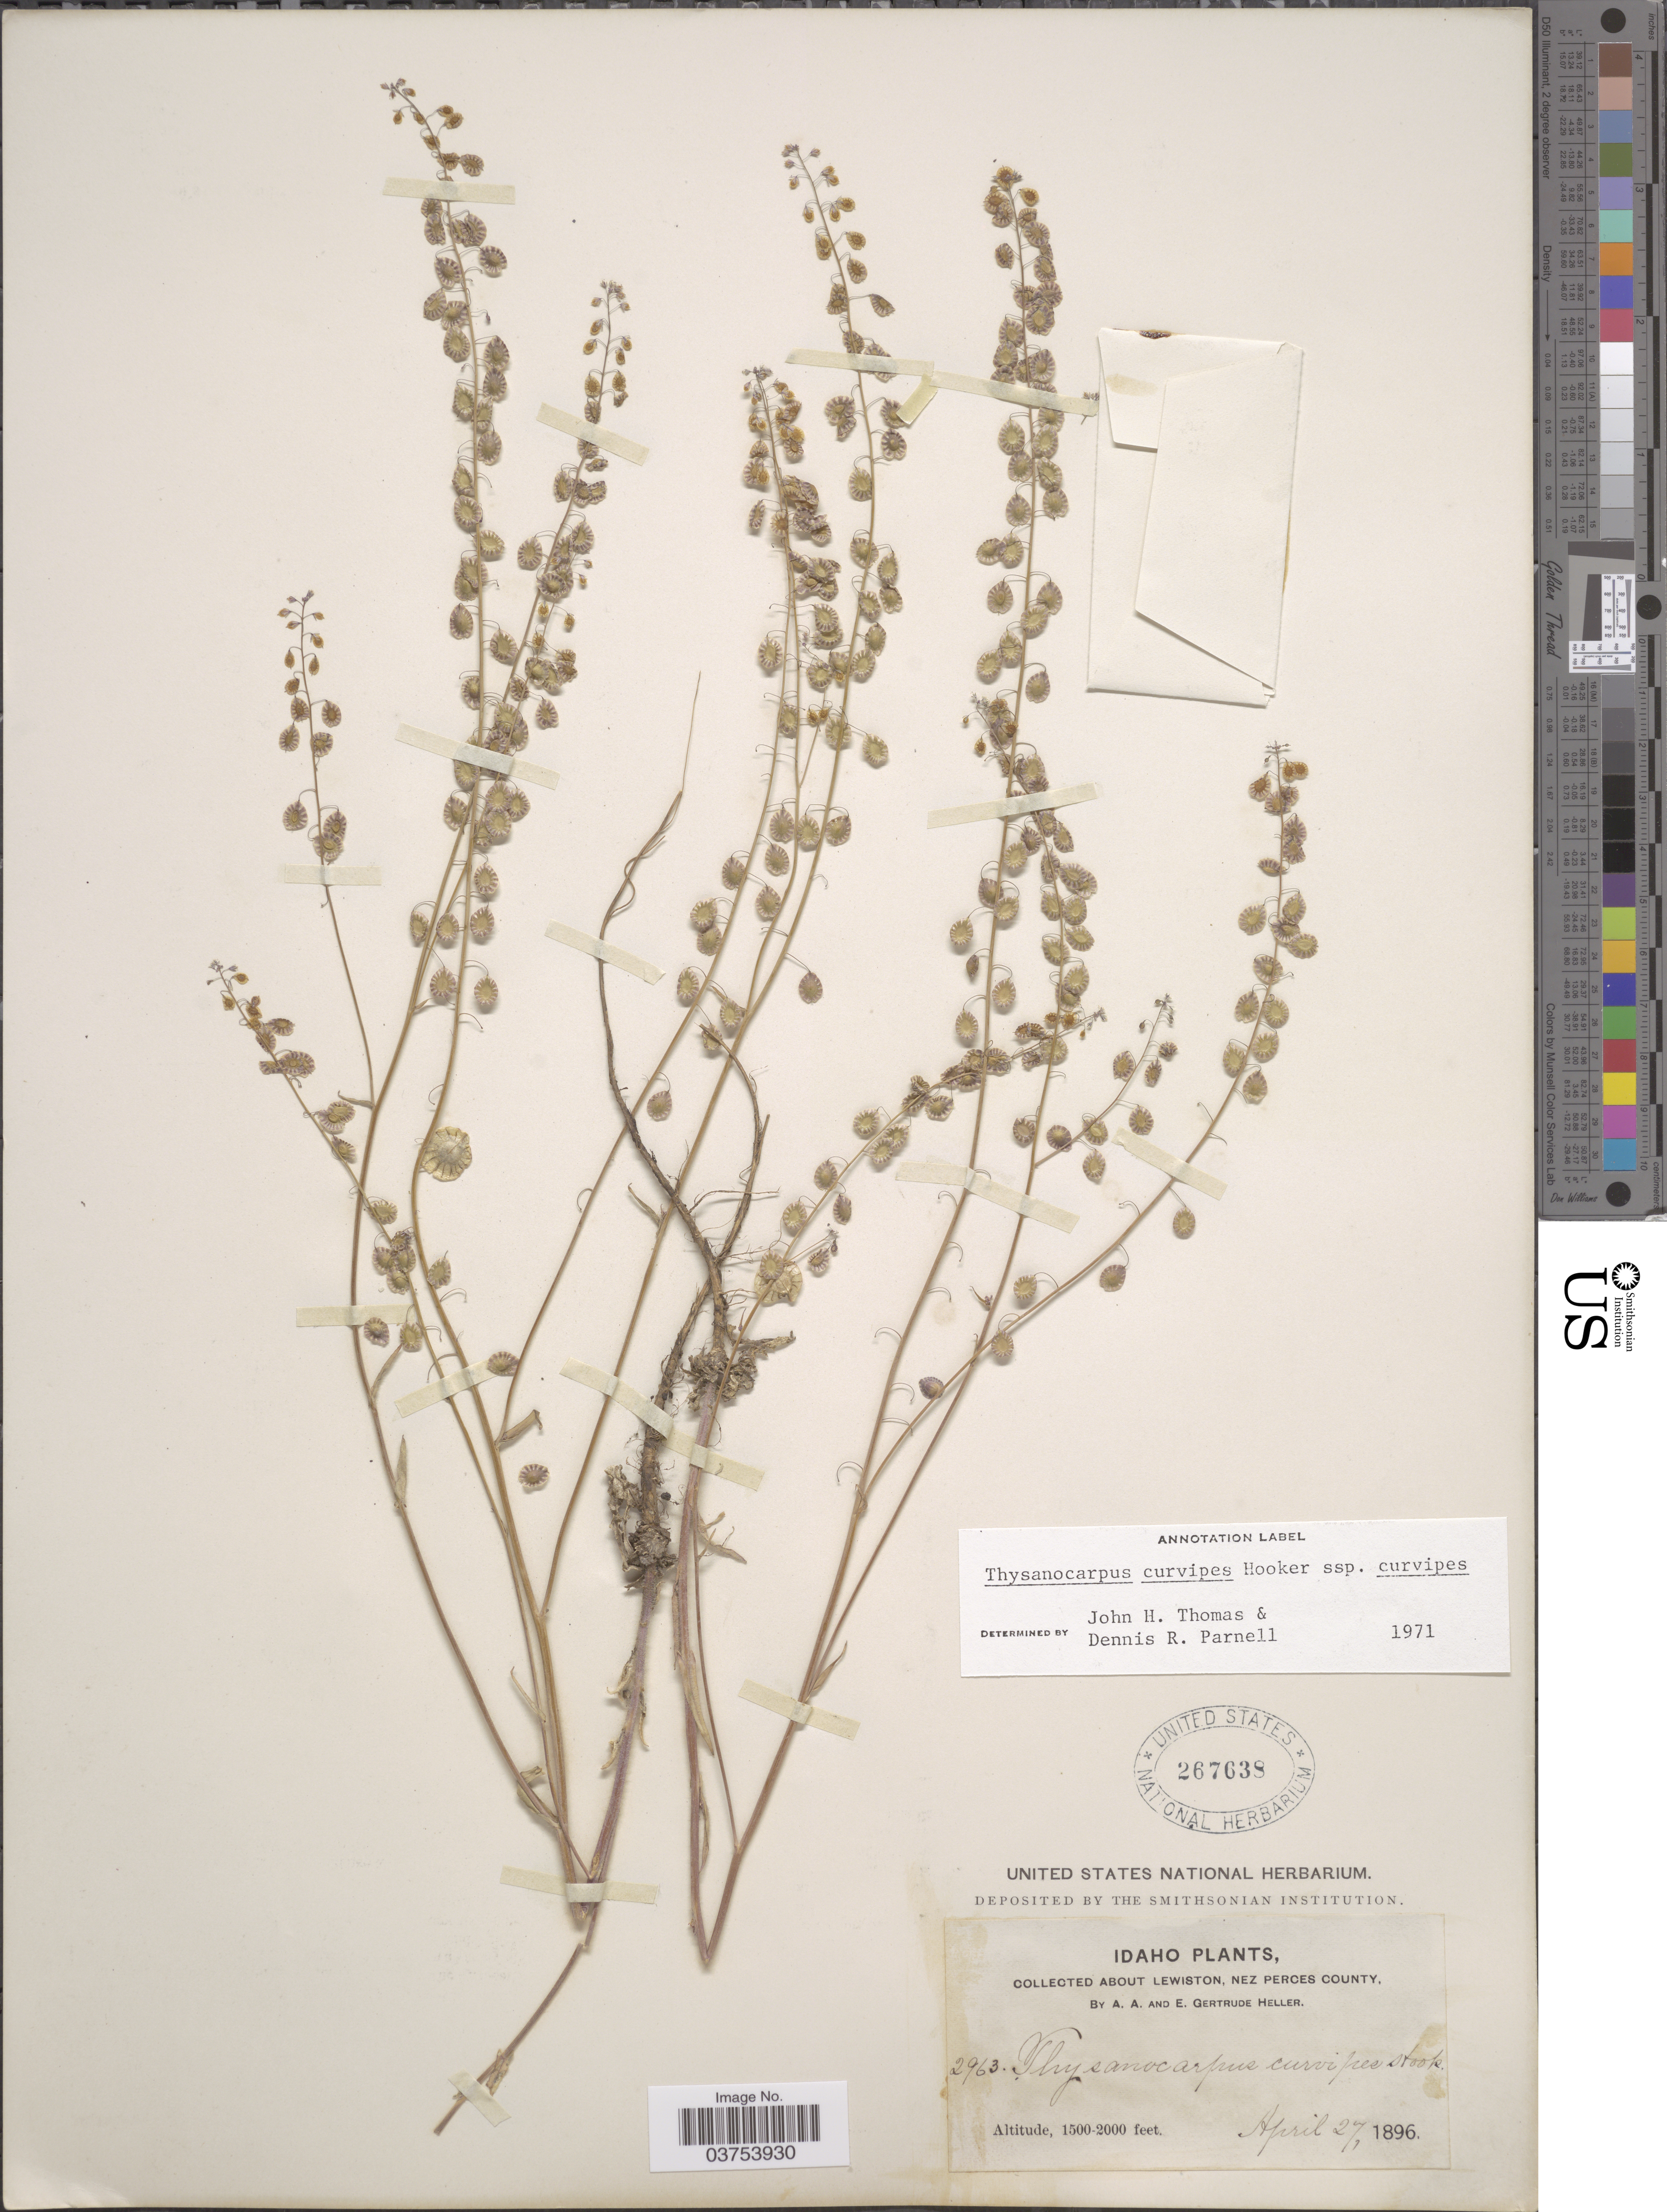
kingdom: Plantae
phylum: Tracheophyta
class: Magnoliopsida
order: Brassicales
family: Brassicaceae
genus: Thysanocarpus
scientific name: Thysanocarpus curvipes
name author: Hook.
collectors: A. A. Heller & E. G. Heller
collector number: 2963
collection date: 1896-04-27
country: United States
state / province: Idaho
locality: About Lewiston, Nez Perces County.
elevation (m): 457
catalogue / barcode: US 267638